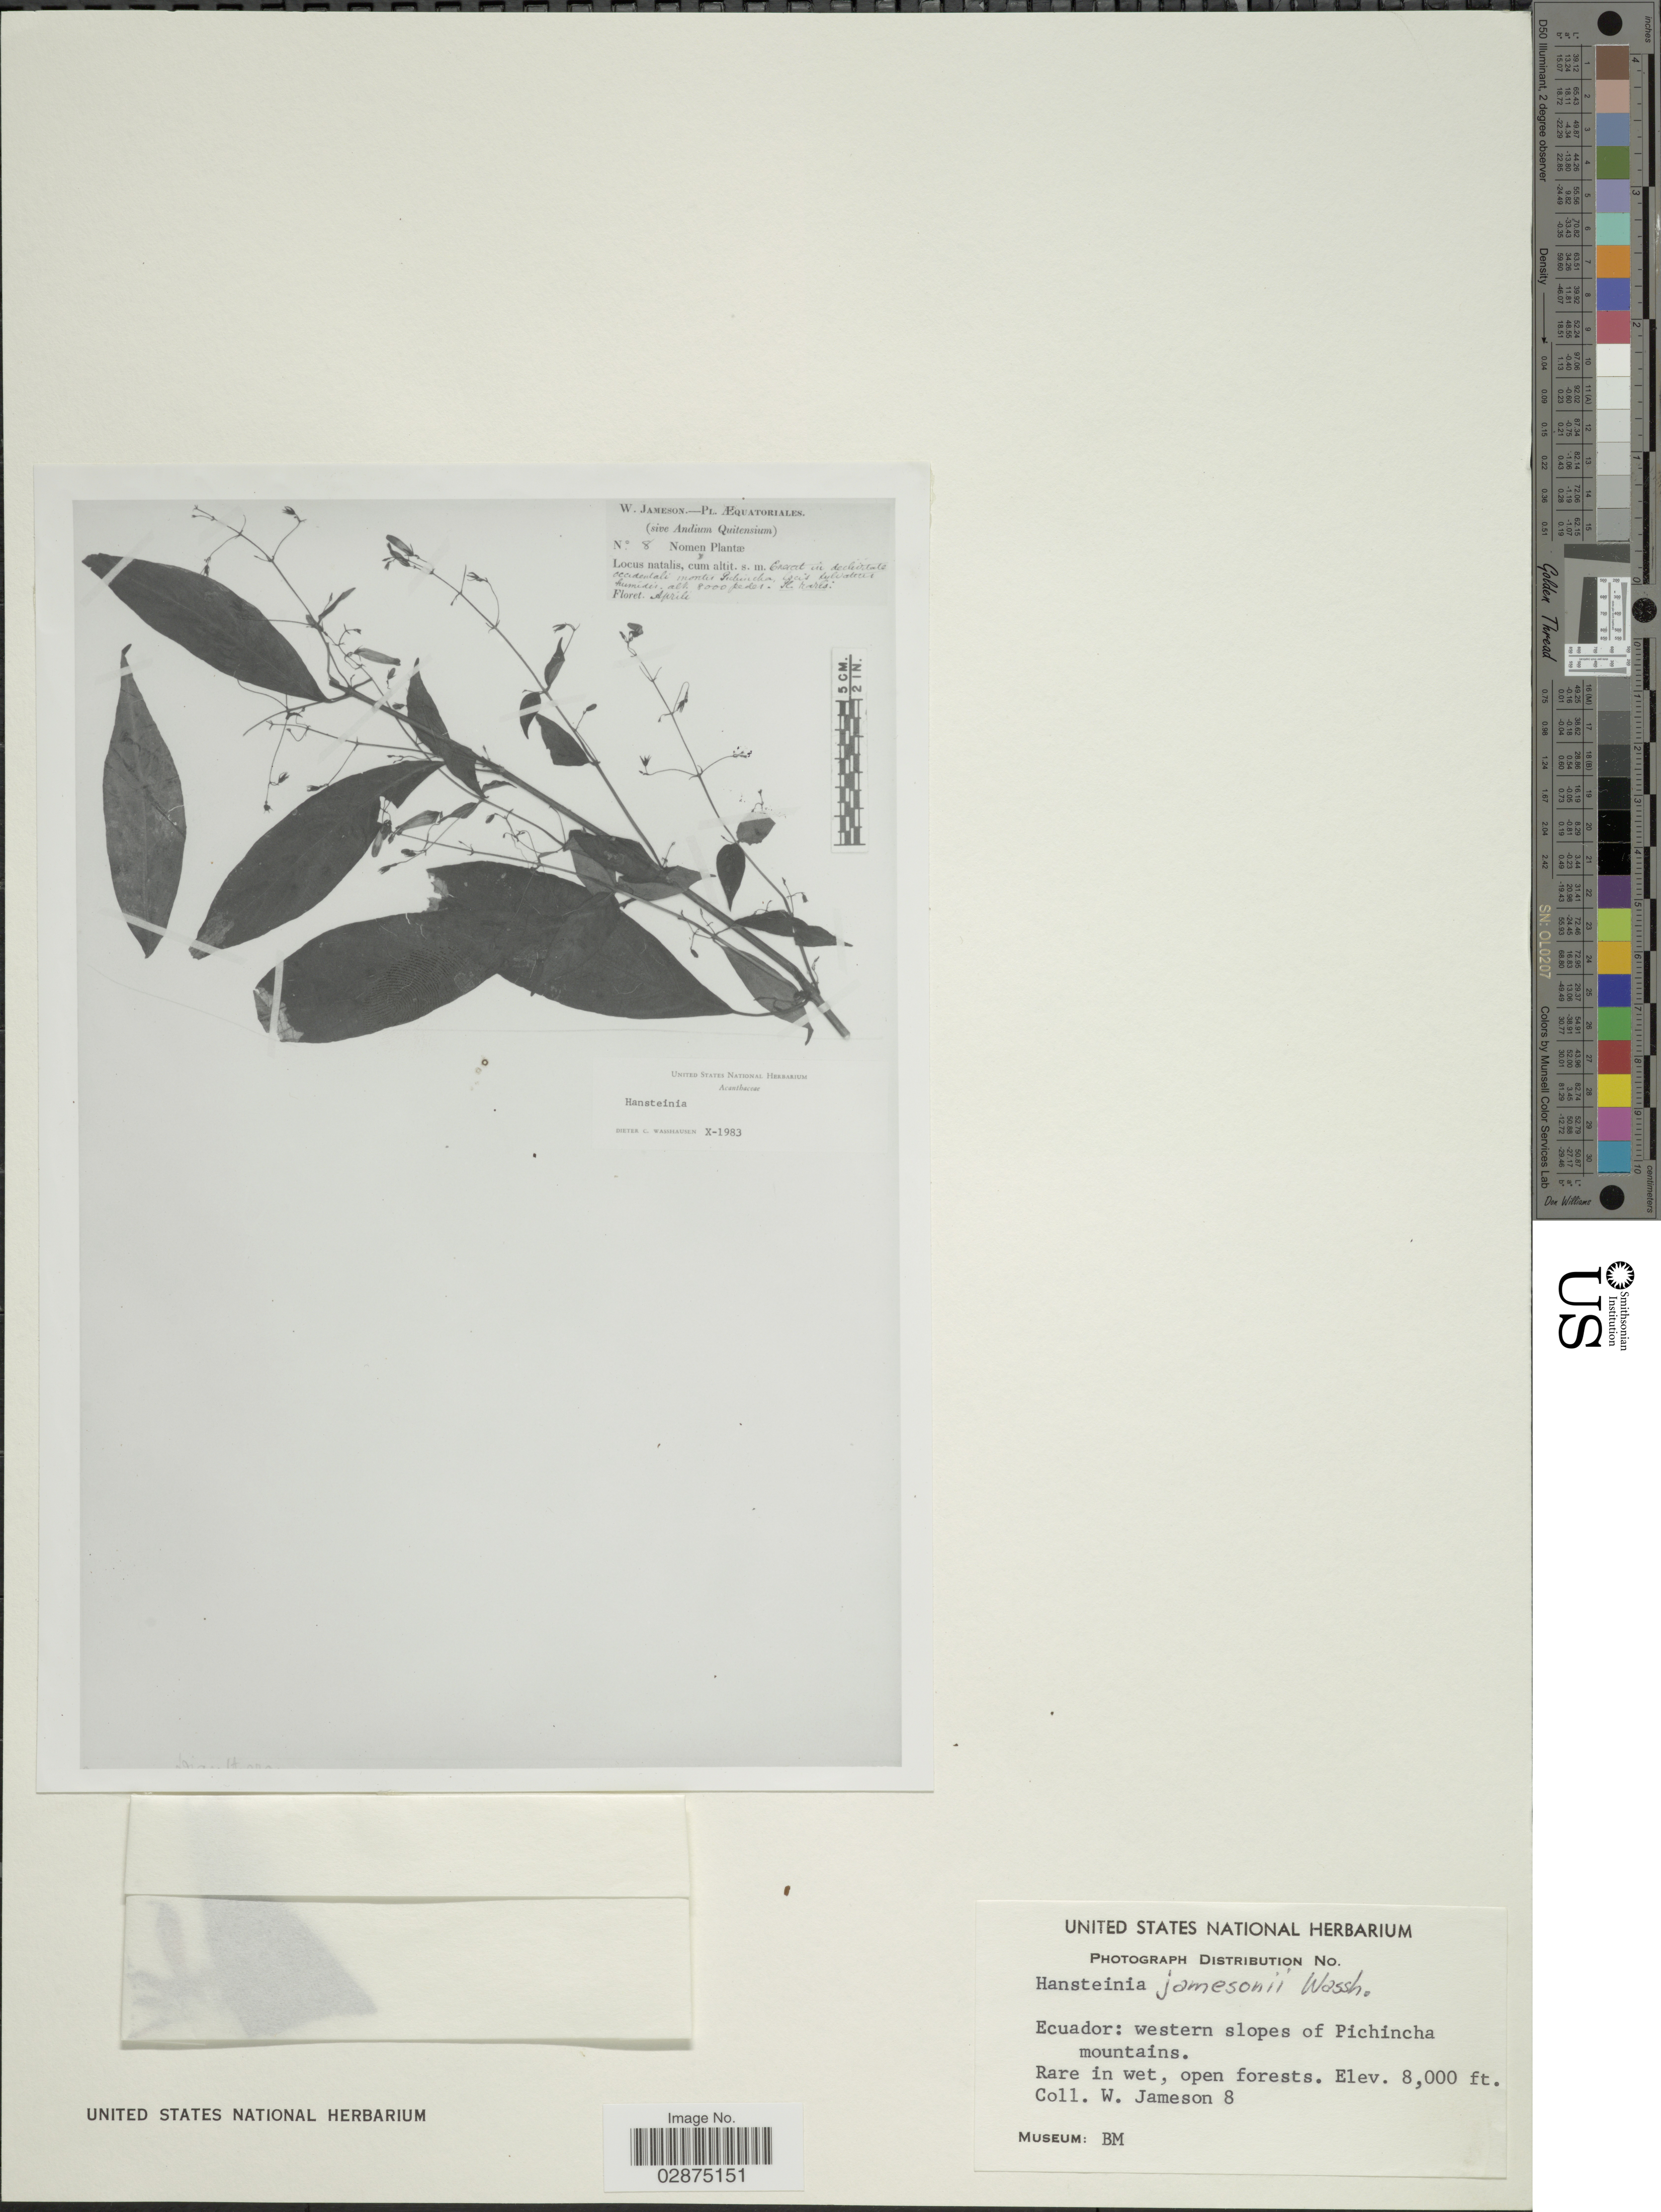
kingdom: Plantae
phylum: Tracheophyta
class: Magnoliopsida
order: Lamiales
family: Acanthaceae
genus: Stenostephanus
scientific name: Stenostephanus jamesonii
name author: (Wassh.) Wassh.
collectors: W. Jameson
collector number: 8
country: Ecuador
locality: Western slopes of Pichincha mountains.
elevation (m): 2438